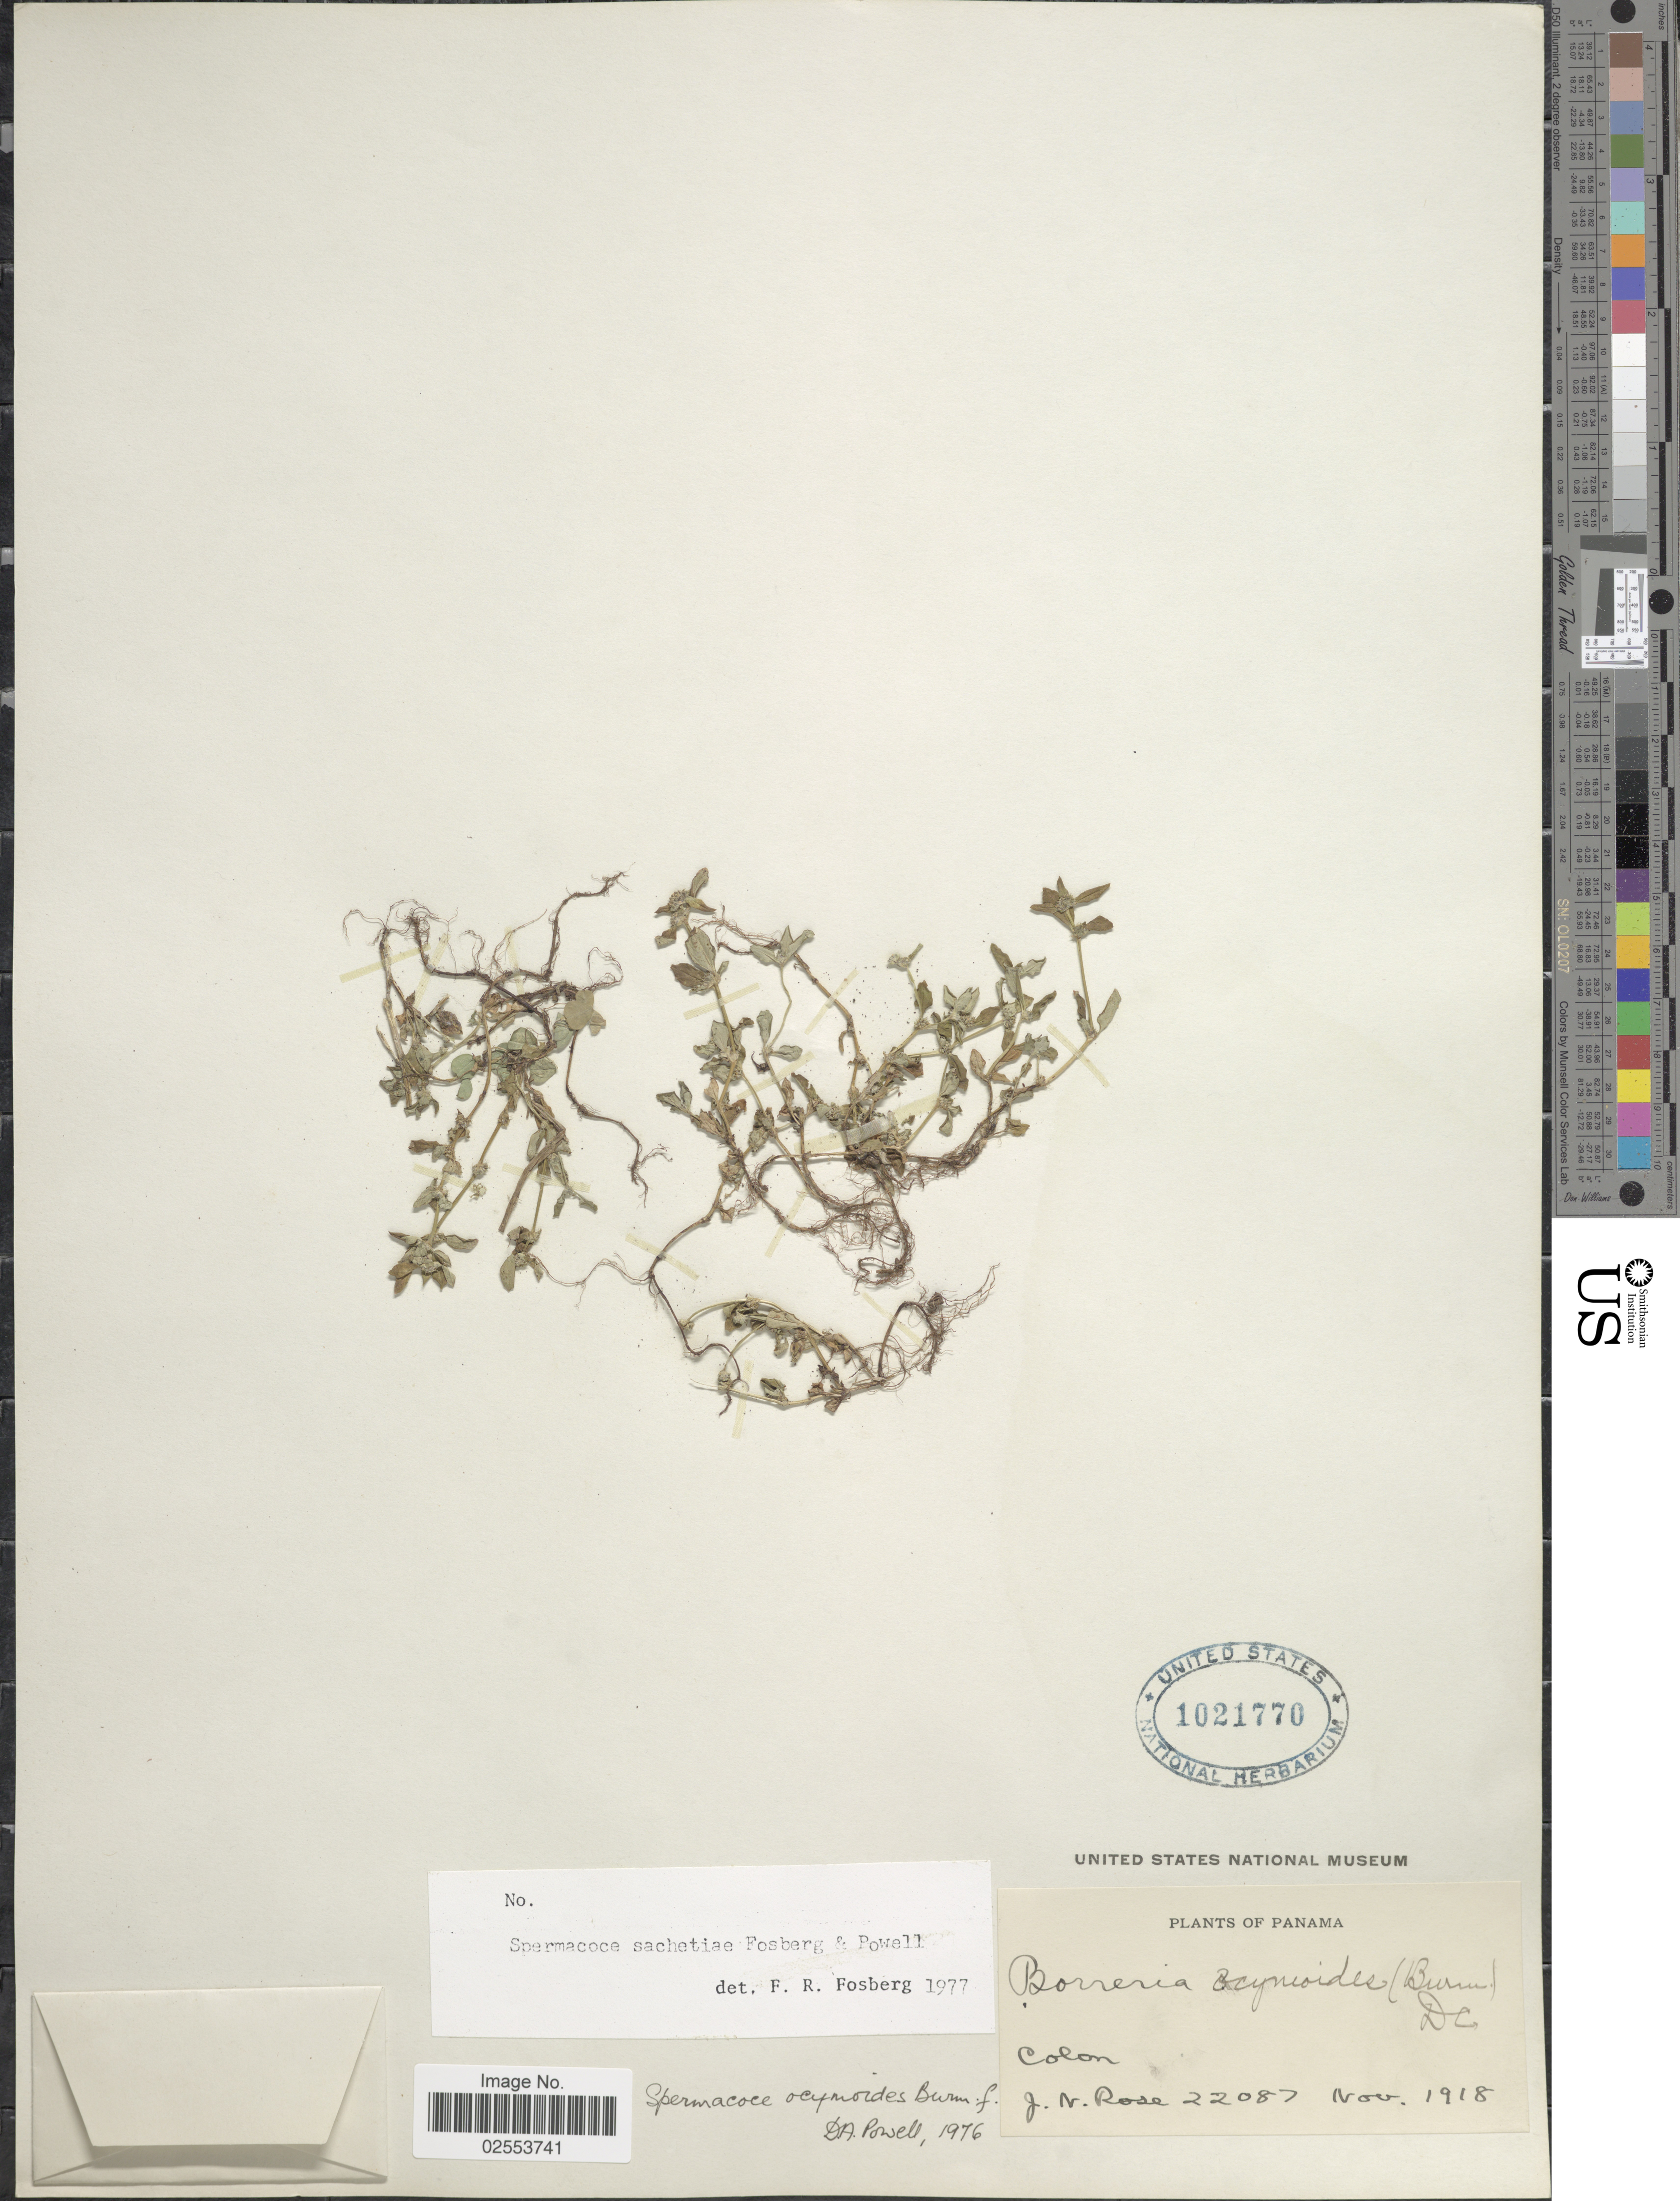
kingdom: Plantae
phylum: Tracheophyta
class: Magnoliopsida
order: Gentianales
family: Rubiaceae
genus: Spermacoce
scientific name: Spermacoce sachetiae Fosberg & D.A. Powell sp. nov. ined.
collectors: J. N. Rose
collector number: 22087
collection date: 1918-11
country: Panama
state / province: Colón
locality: Colon.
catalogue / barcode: US 1021770